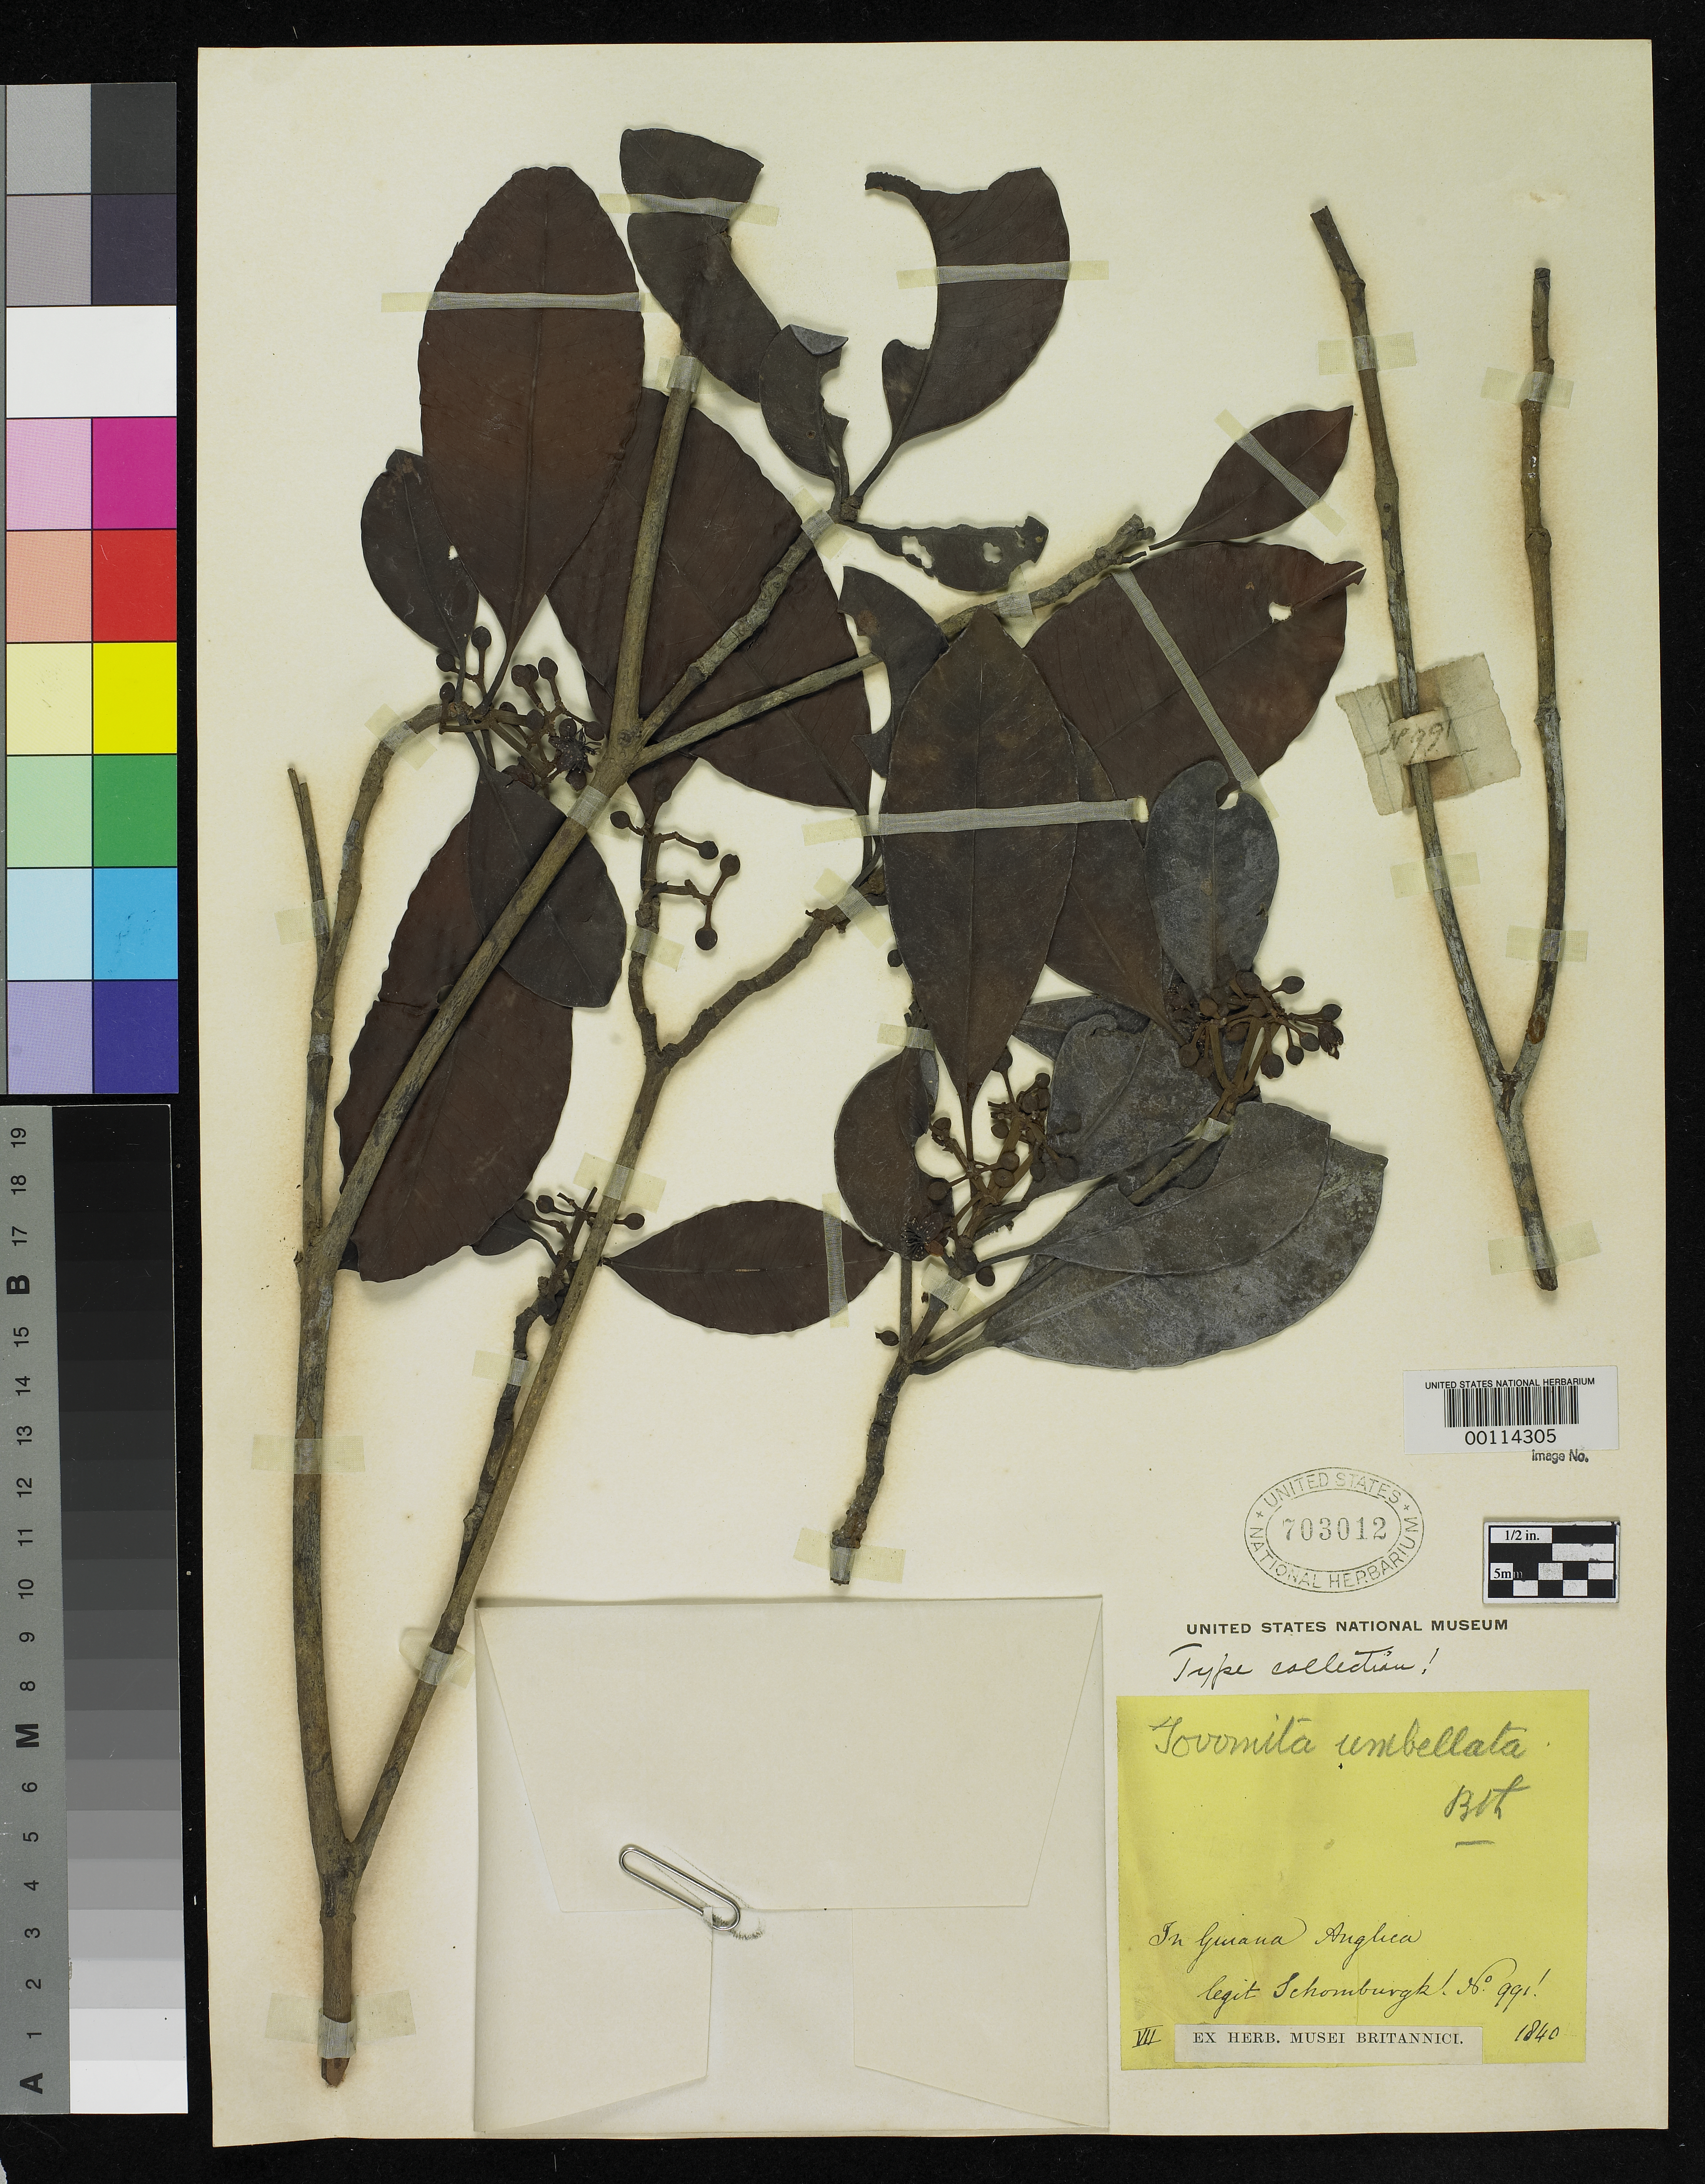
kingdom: Plantae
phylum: Tracheophyta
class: Magnoliopsida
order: Malpighiales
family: Clusiaceae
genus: Tovomita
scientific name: Tovomita umbellata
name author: Benth.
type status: Isotype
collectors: R. H. Schomburgk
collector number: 991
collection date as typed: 1840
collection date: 1840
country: Guyana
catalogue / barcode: US 703012